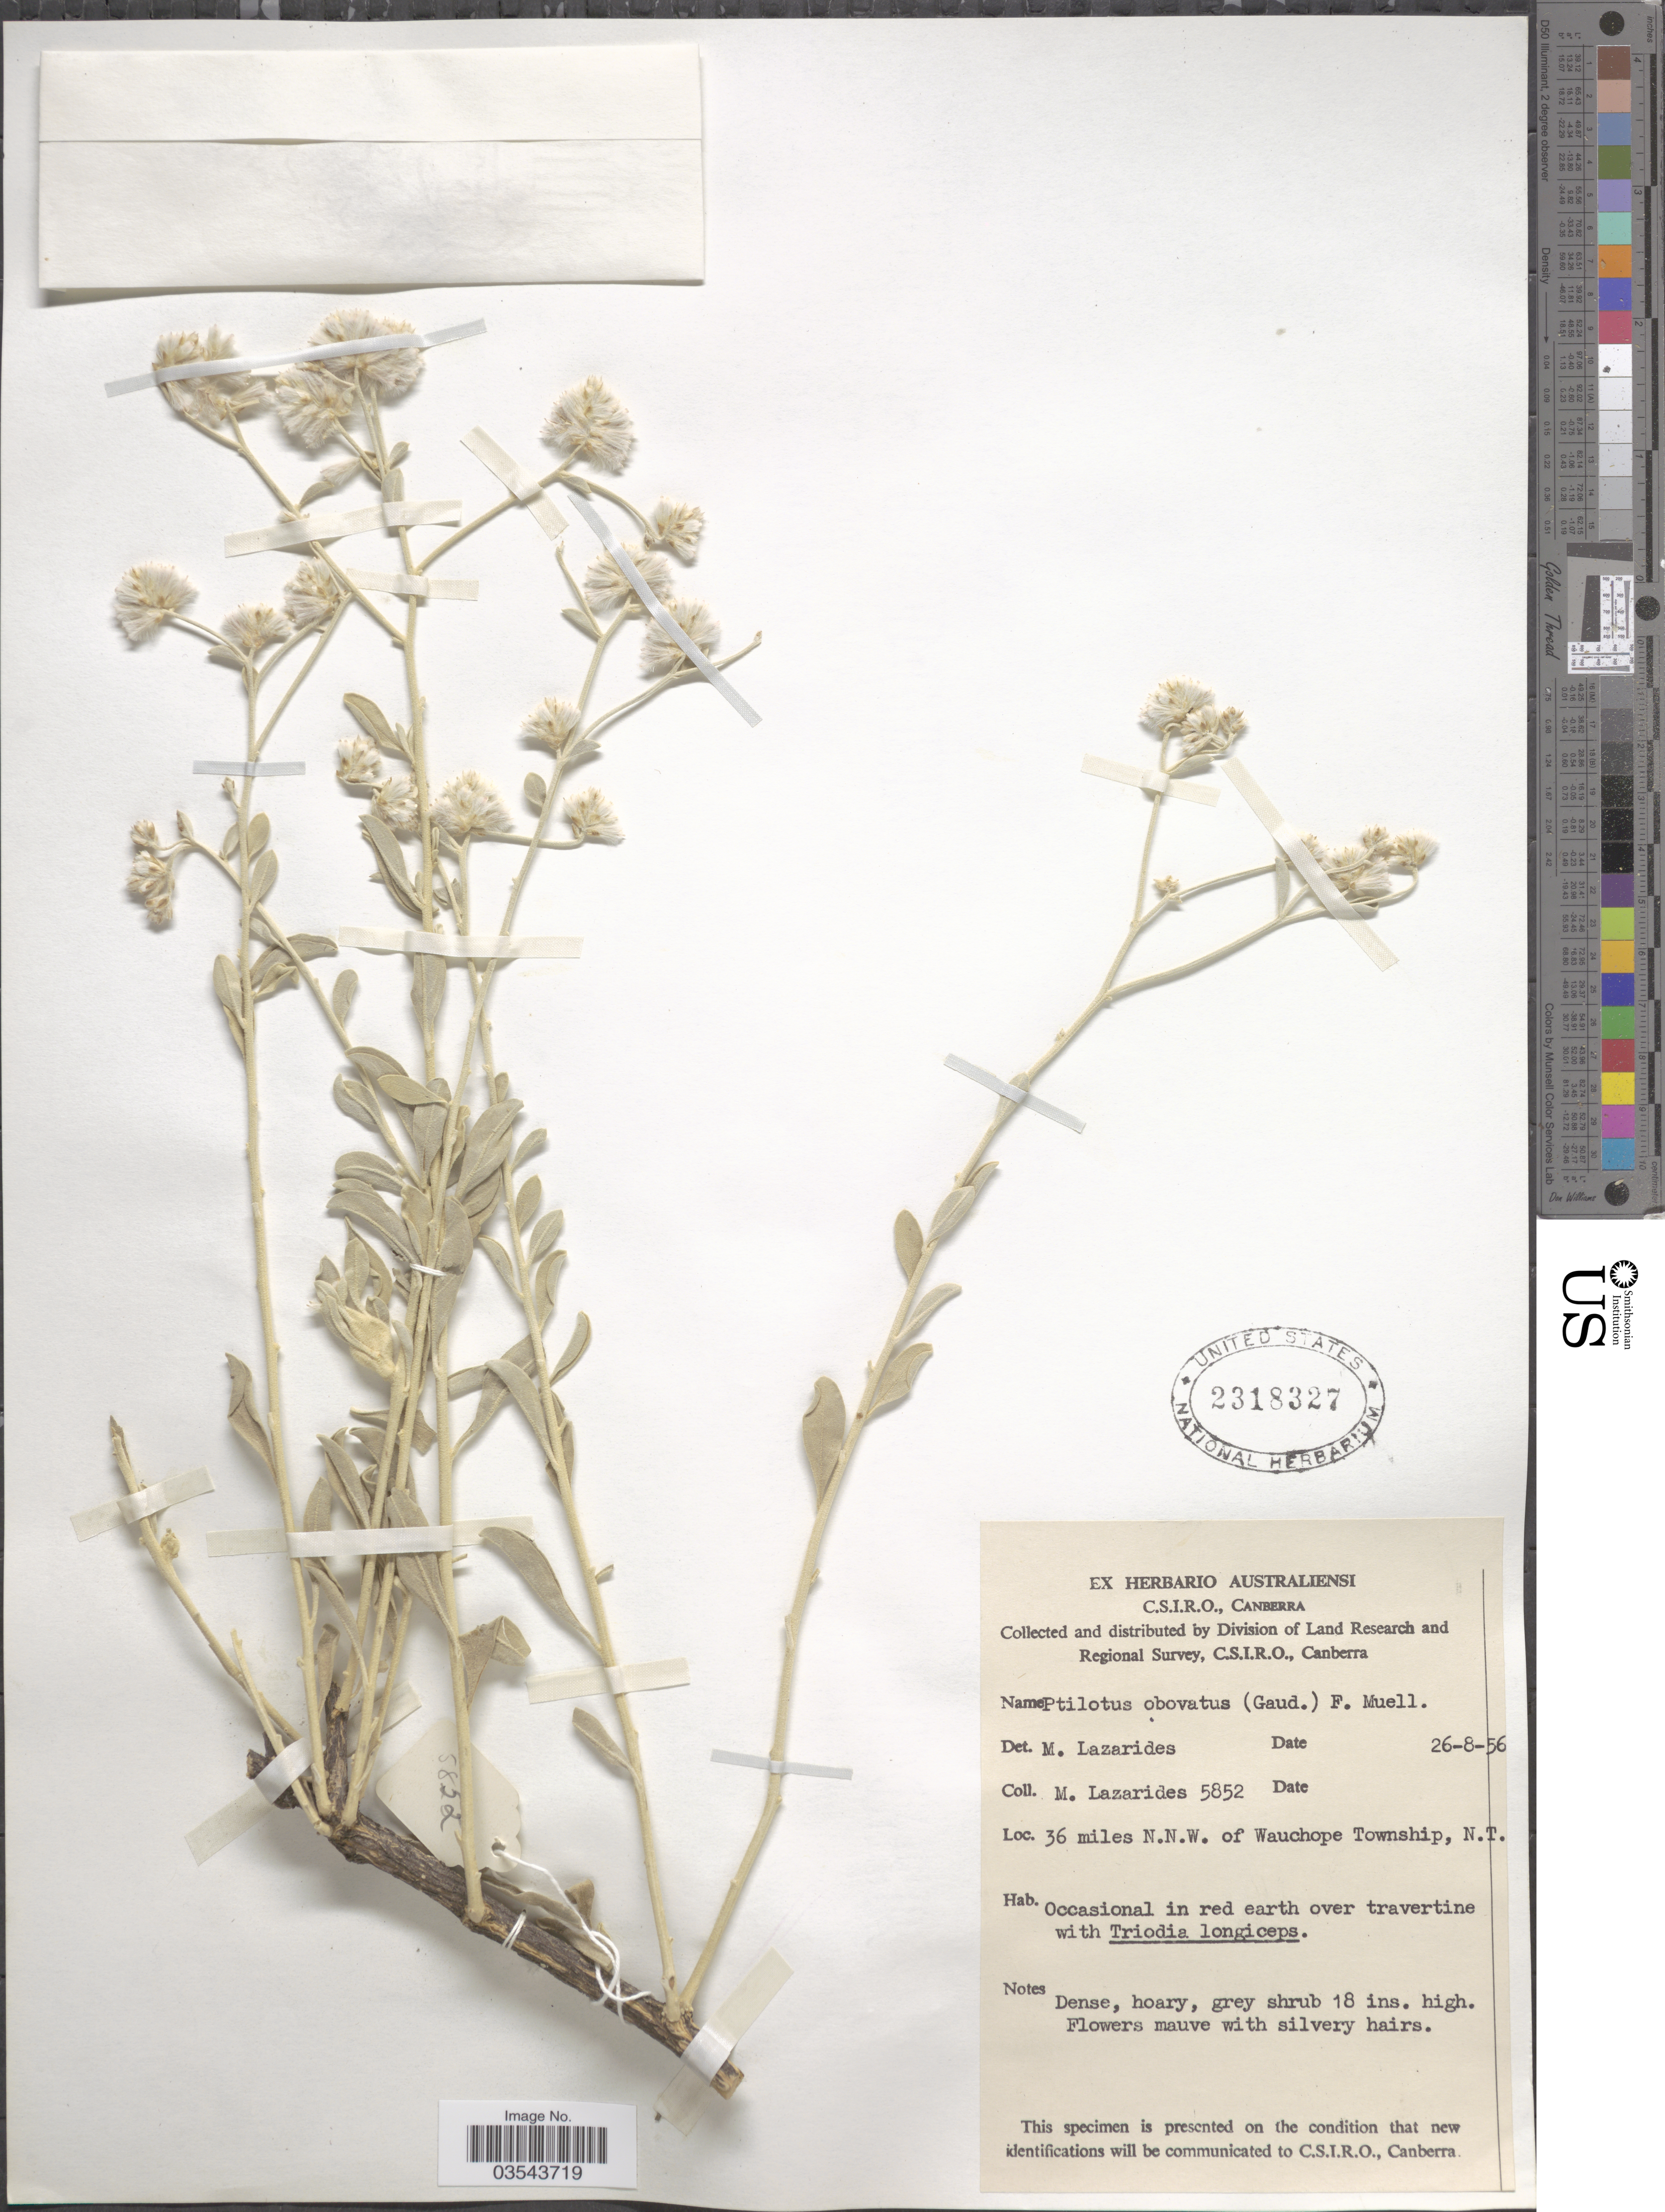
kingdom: Plantae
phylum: Tracheophyta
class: Magnoliopsida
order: Caryophyllales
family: Amaranthaceae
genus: Ptilotus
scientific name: Ptilotus obovatus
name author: (Gaudich.) F. Muell.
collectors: M. Lazarides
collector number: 5852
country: Australia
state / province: Northern Territory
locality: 36 miles N.N.W. of Wauchope Township, N.T.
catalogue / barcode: US 2318327